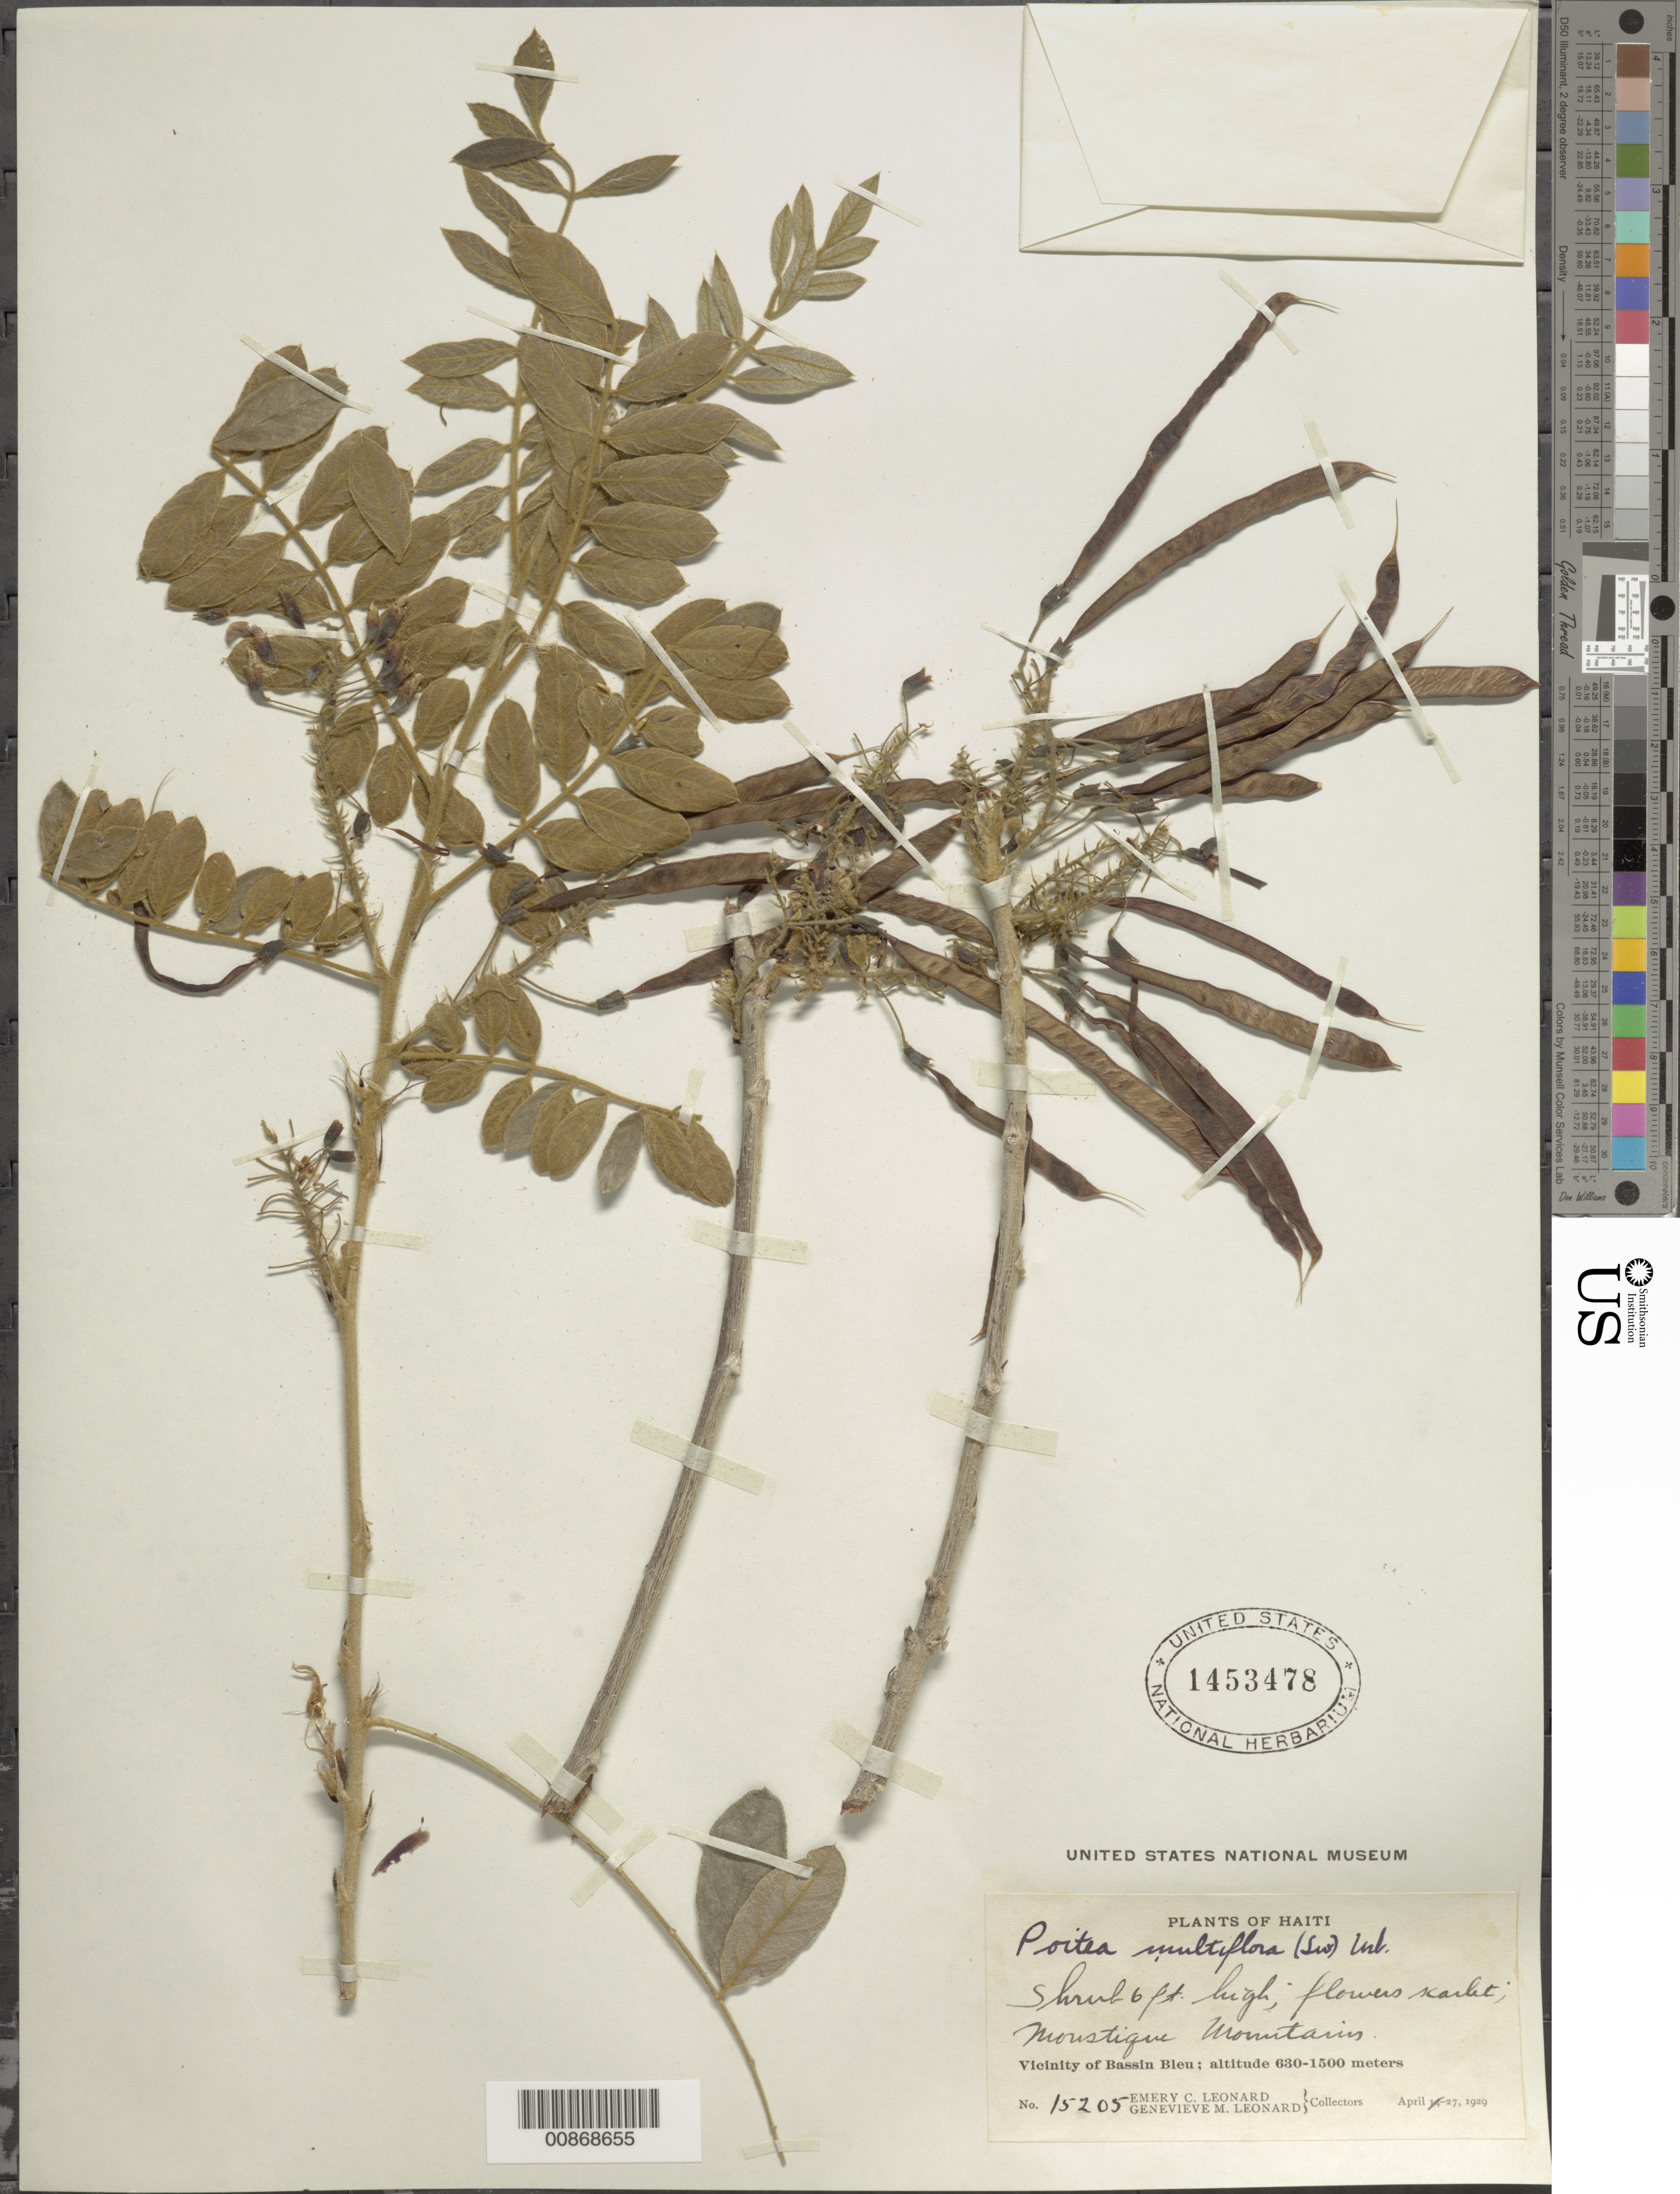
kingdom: Plantae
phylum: Tracheophyta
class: Magnoliopsida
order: Fabales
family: Fabaceae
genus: Poitea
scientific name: Poitea multiflora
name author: (Sw.) Urb.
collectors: E. C. Leonard & G. M. Leonard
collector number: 15205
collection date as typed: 27 Apr 1929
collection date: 1929-04-27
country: Haiti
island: Hispaniola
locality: Vicinity of Bassin Bleu. Moustique Mountains.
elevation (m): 630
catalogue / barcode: US 1453478